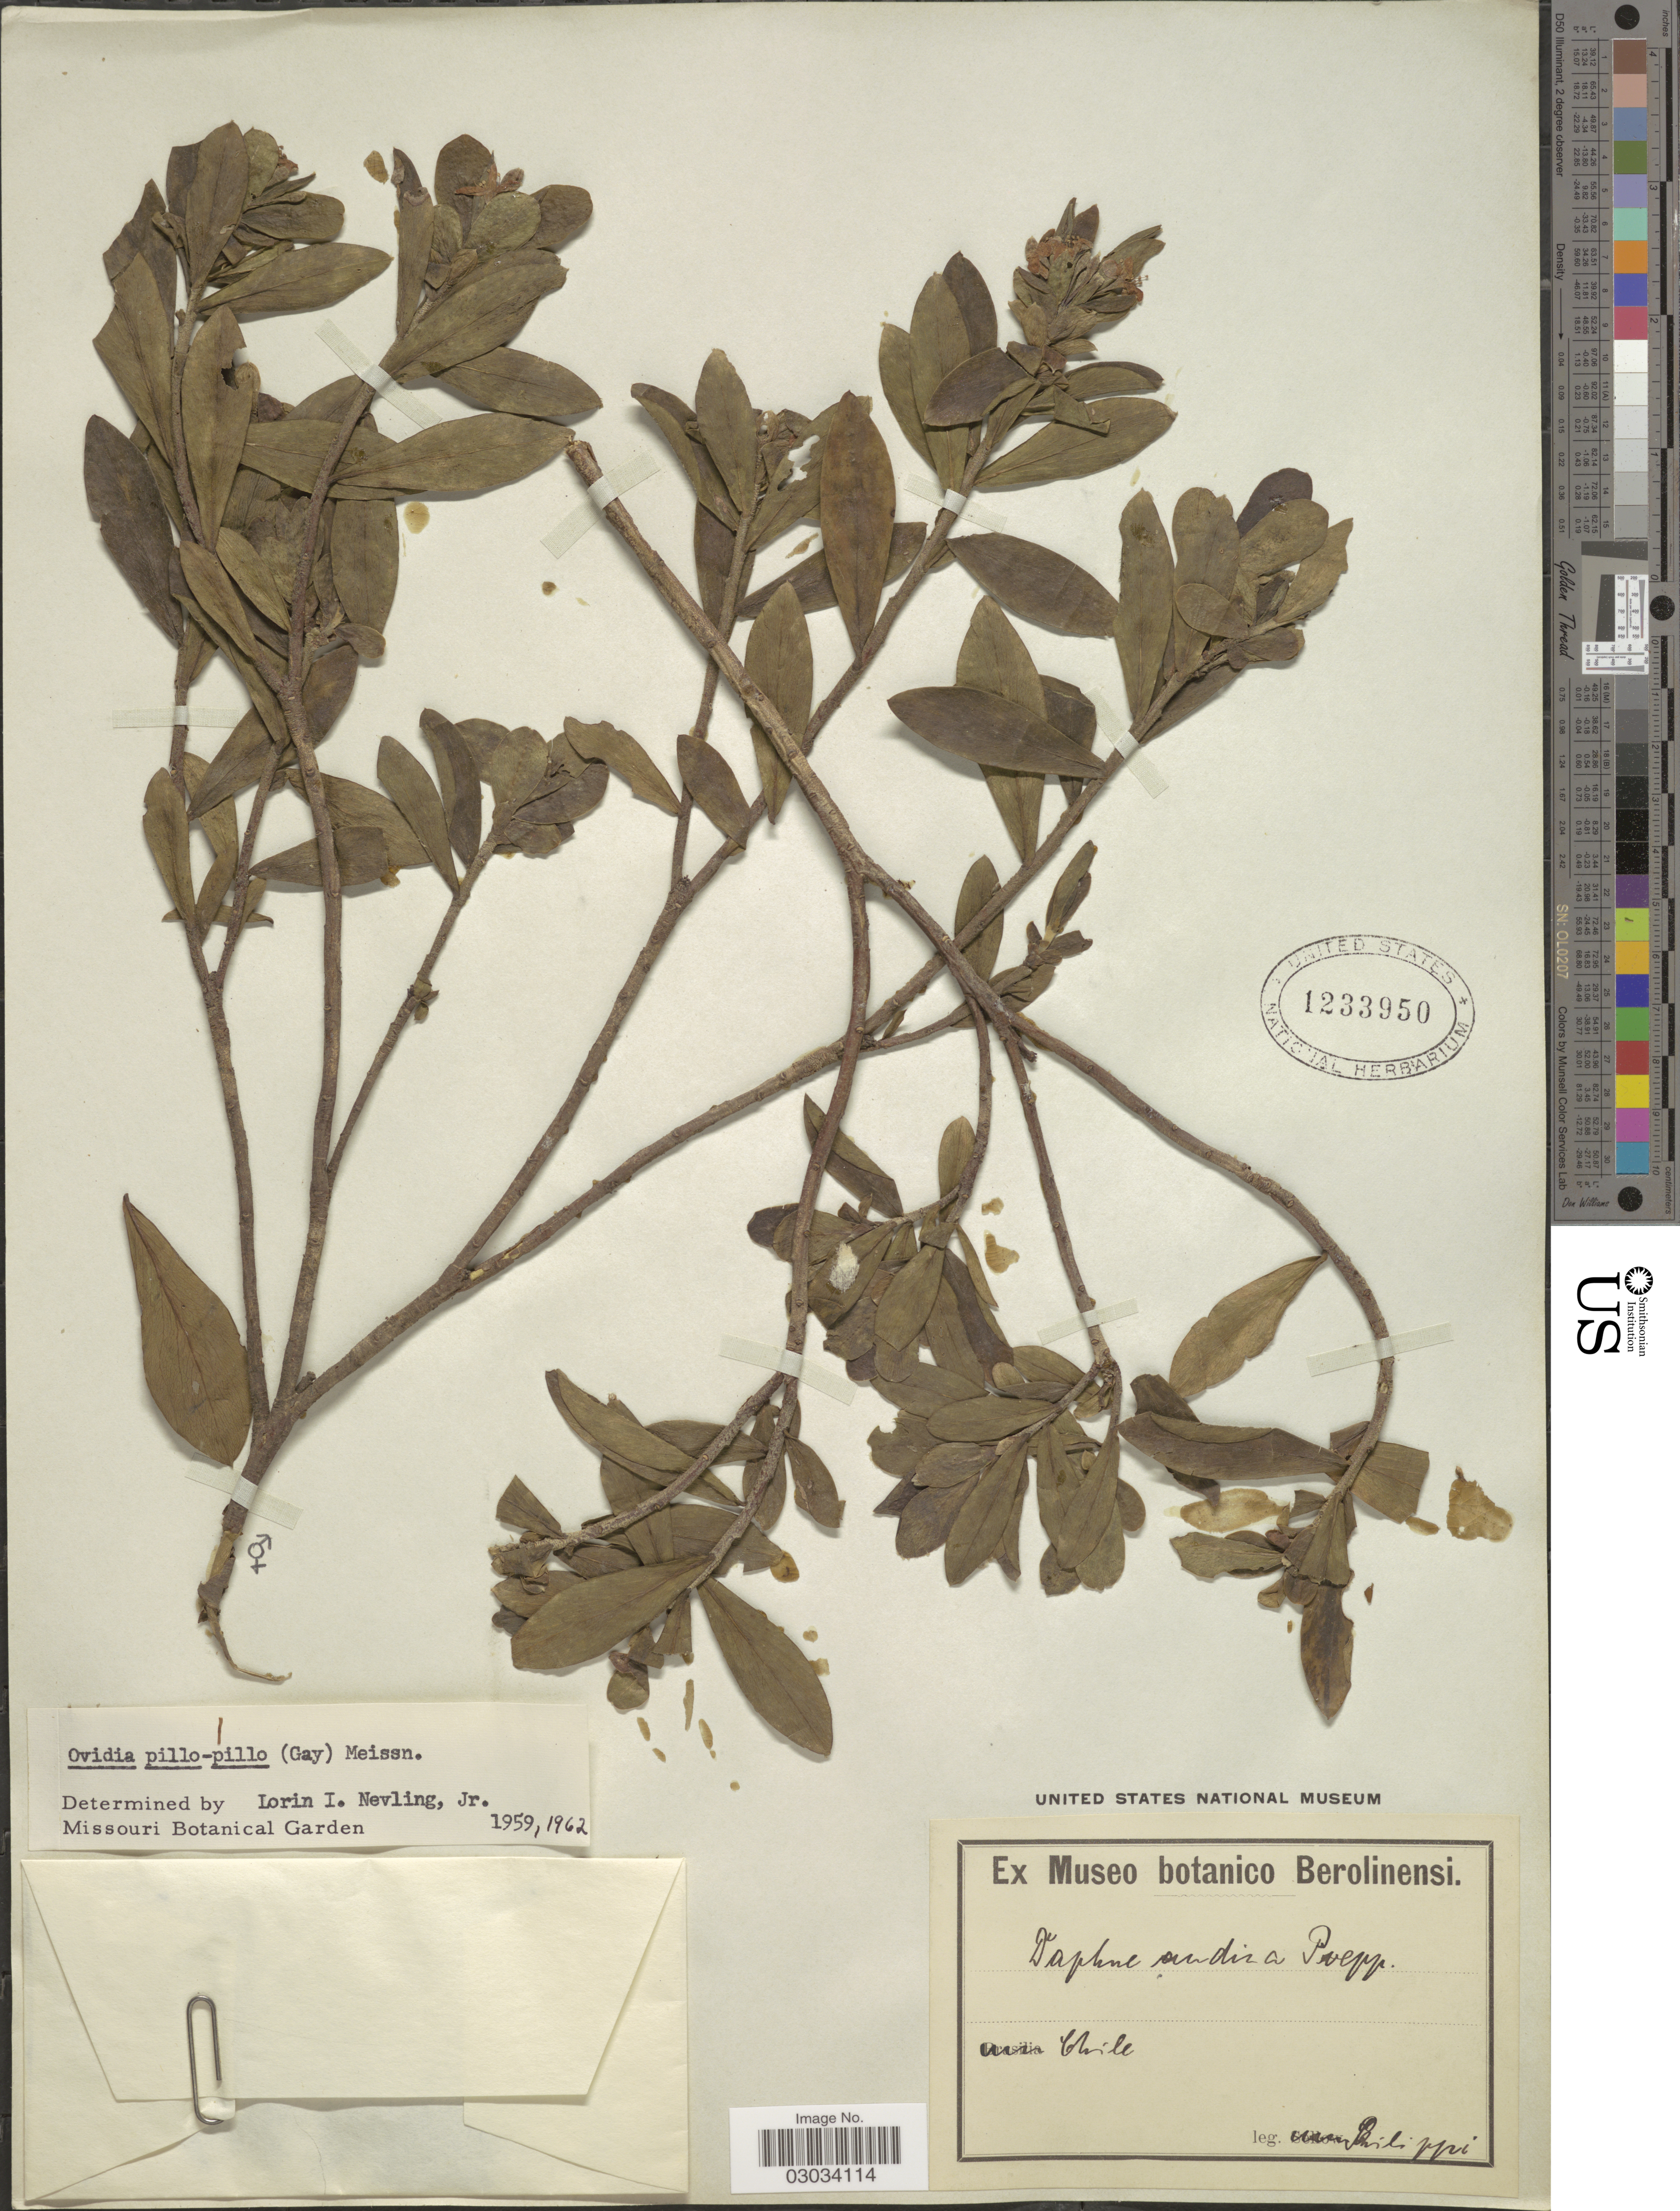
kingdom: Plantae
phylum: Tracheophyta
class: Magnoliopsida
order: Malvales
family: Thymelaeaceae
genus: Ovidia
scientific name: Ovidia pillopillo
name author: (Gay) Meisn.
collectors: -. Philippi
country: Chile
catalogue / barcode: US 1233950